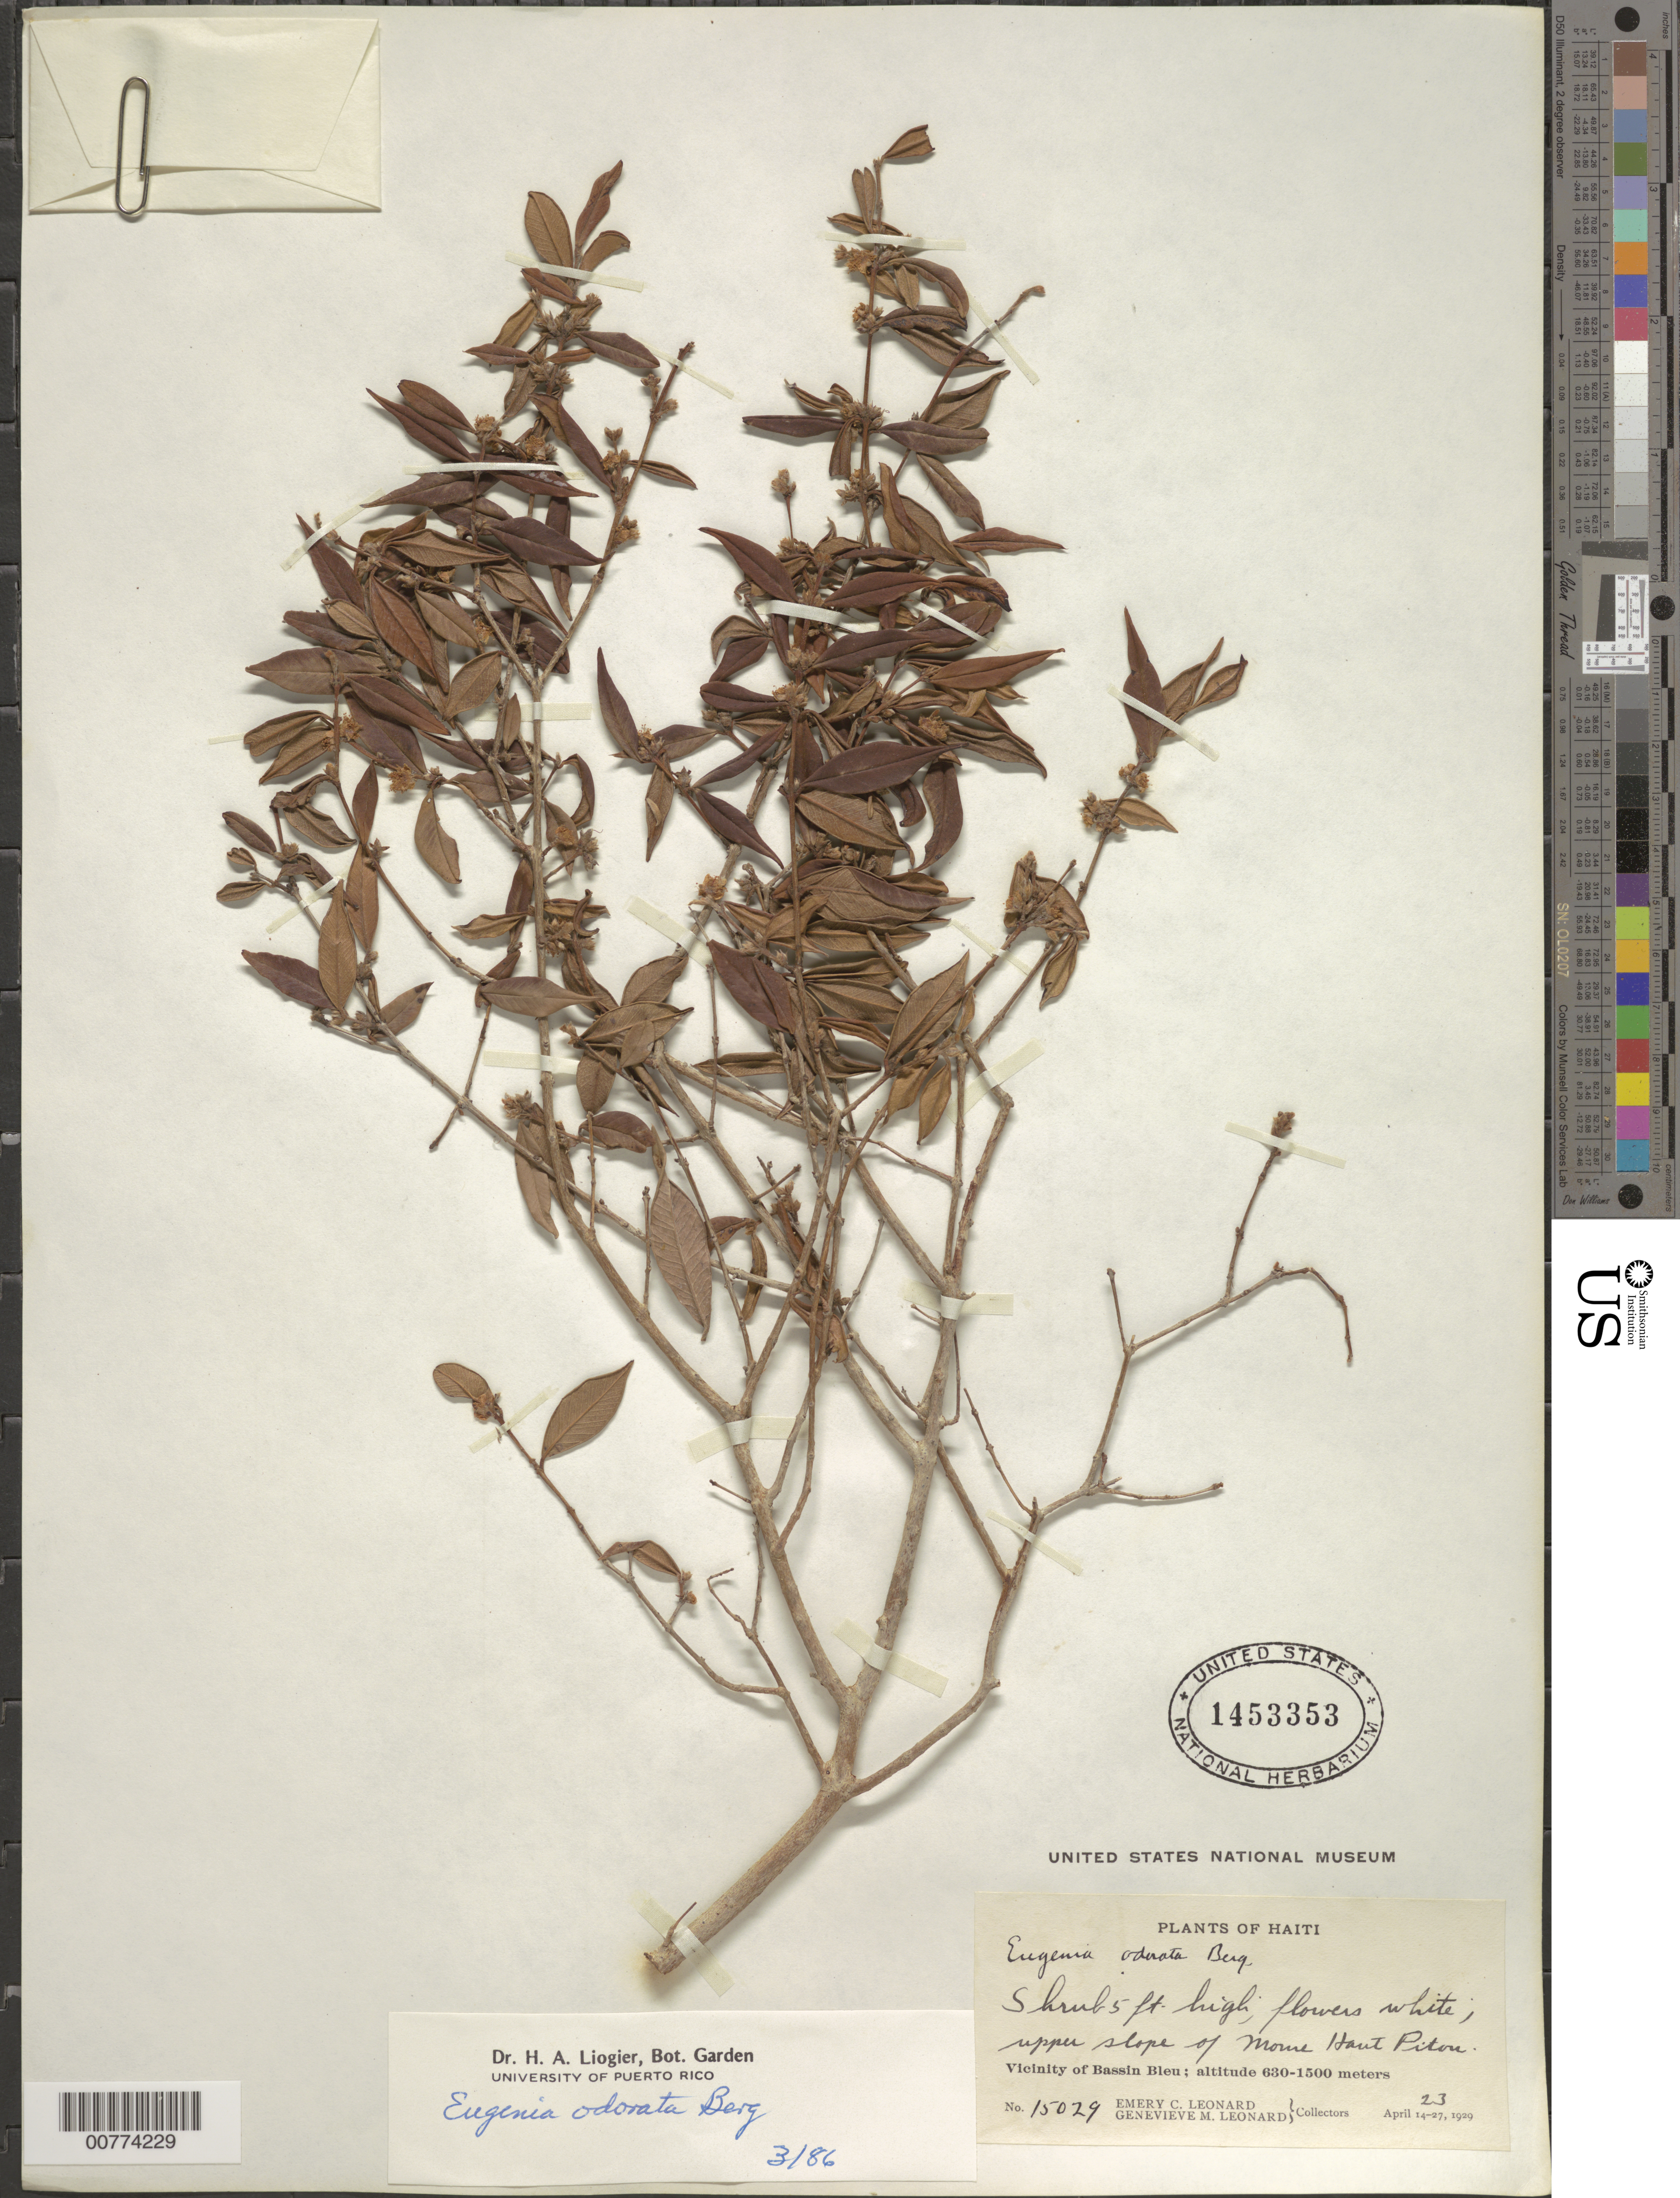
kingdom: Plantae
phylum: Tracheophyta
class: Magnoliopsida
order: Myrtales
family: Myrtaceae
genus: Eugenia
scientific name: Eugenia isabeliana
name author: Kiaersk.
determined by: Liogier, Alain H.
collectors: E. C. Leonard & G. M. Leonard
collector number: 15029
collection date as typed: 23 Apr 1929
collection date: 1929-04-23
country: Haiti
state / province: Nord-Ouest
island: Hispaniola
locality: Vicinity of Bassin Bleu, Morne Haut Pitons.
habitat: Upper slope.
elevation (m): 630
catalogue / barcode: US 1453353